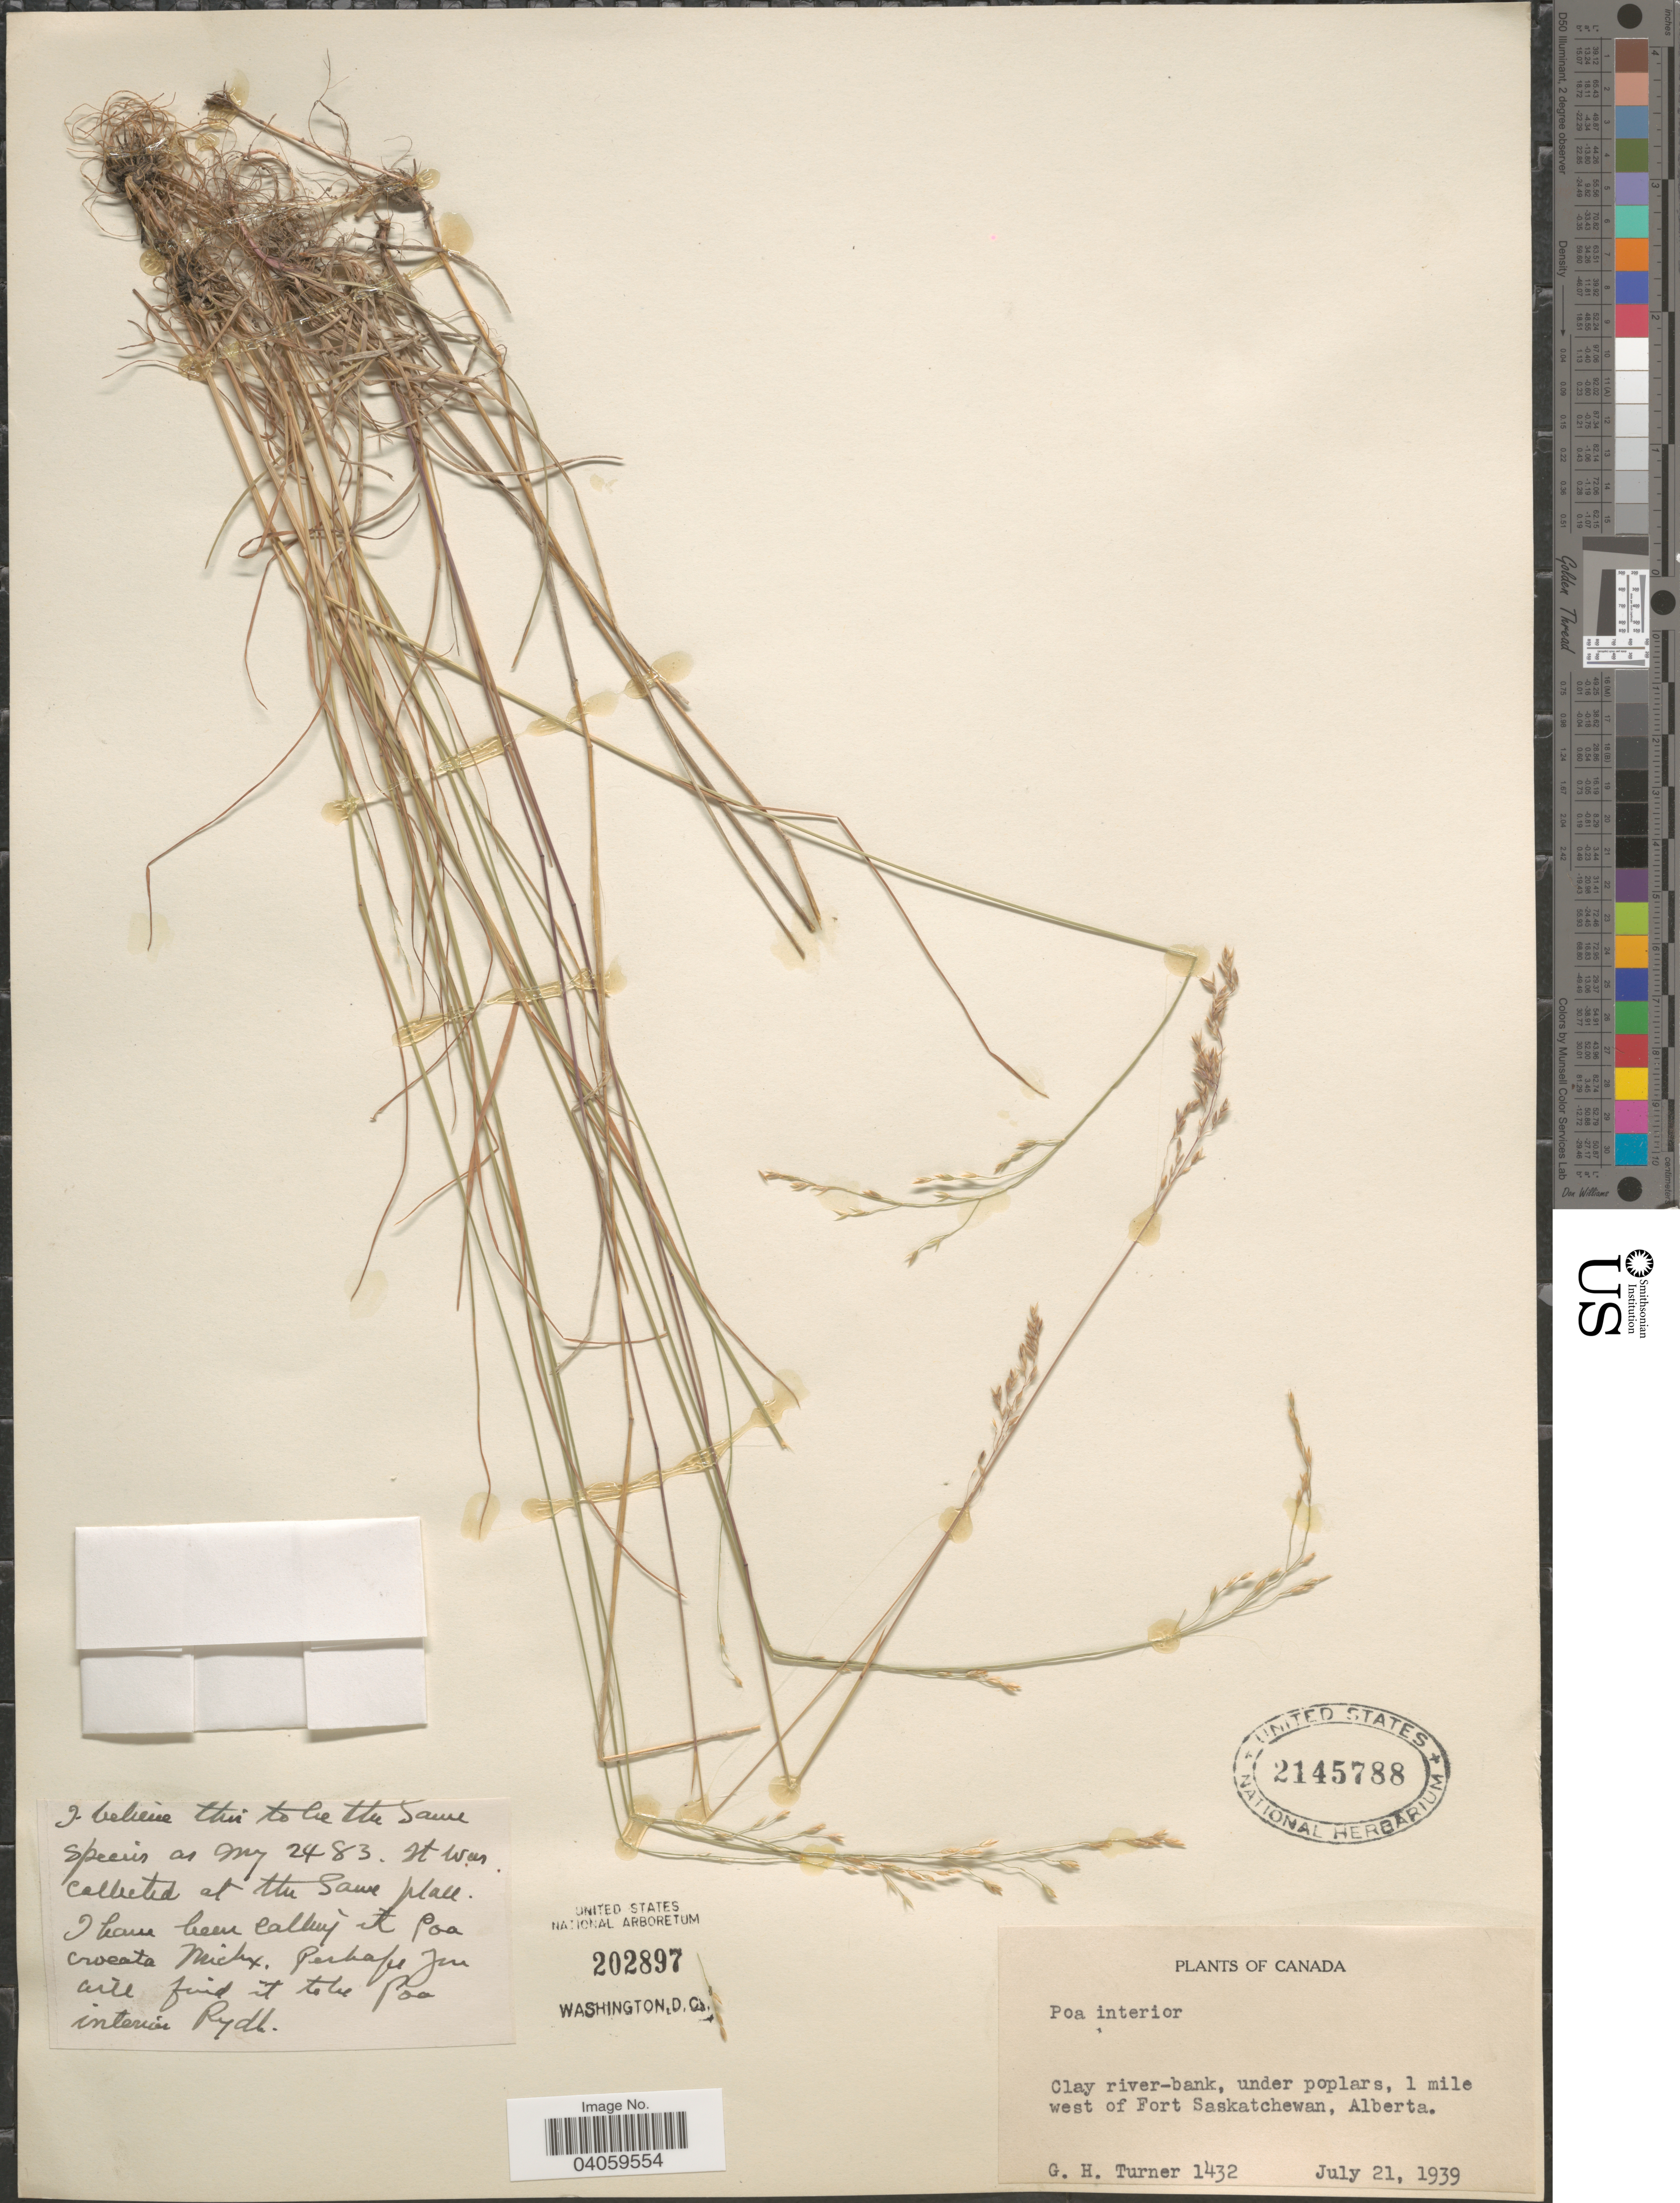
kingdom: Plantae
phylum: Tracheophyta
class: Liliopsida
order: Poales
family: Poaceae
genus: Poa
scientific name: Poa interior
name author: Rydb.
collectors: G. H. Turner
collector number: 1432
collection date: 1939-07-21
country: Canada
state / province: Alberta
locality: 1 mile west of Fort Saskatchewan.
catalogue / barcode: US 2145788